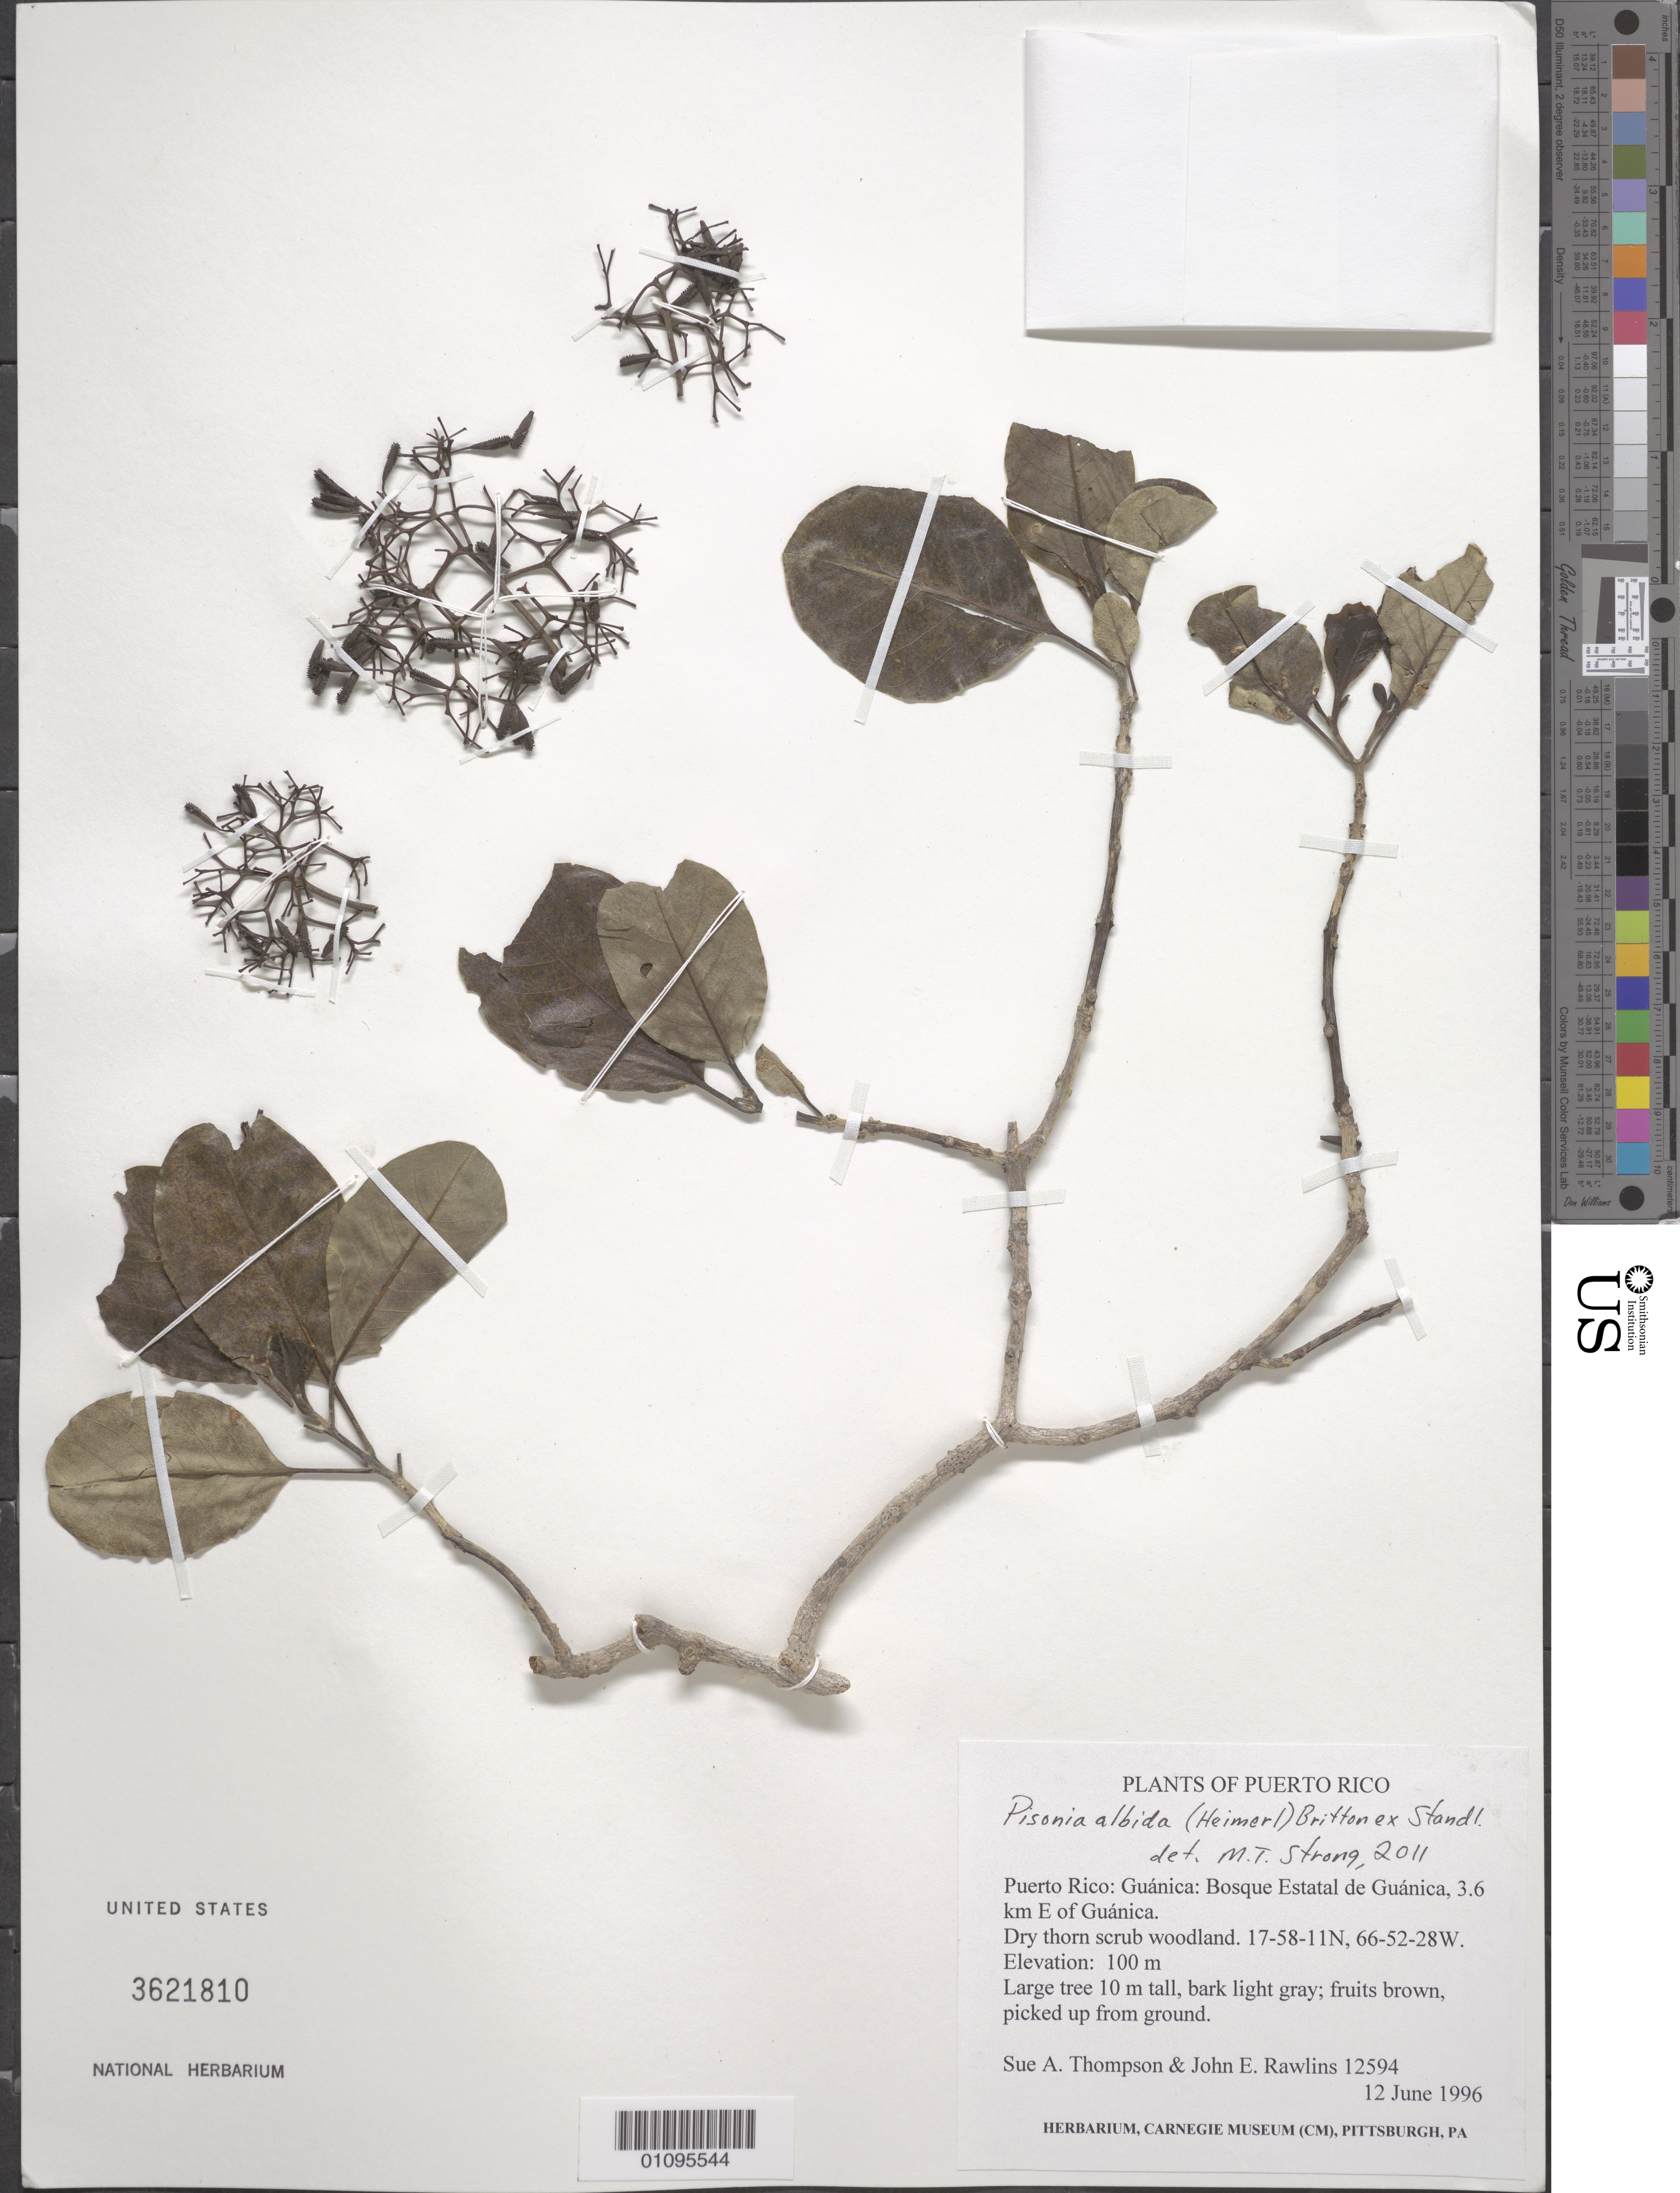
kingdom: Plantae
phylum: Tracheophyta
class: Magnoliopsida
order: Caryophyllales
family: Nyctaginaceae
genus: Pisonia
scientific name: Pisonia albida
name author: (Heimerl) Britton ex Standl.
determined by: Strong, M. T., (US), Smithsonian Institution - National Museum of Natural History (UNITED STATES)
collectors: S. A. Thompson & J. Rawlins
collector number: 12594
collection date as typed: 12 Jun 1996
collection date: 1996-06-12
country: Puerto Rico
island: Puerto Rico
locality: Guánica: Bosque Estatal de Guánica, 3.6 km E of Guánica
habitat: Dry thorn scrub woodland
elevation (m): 100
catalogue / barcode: US 3621810